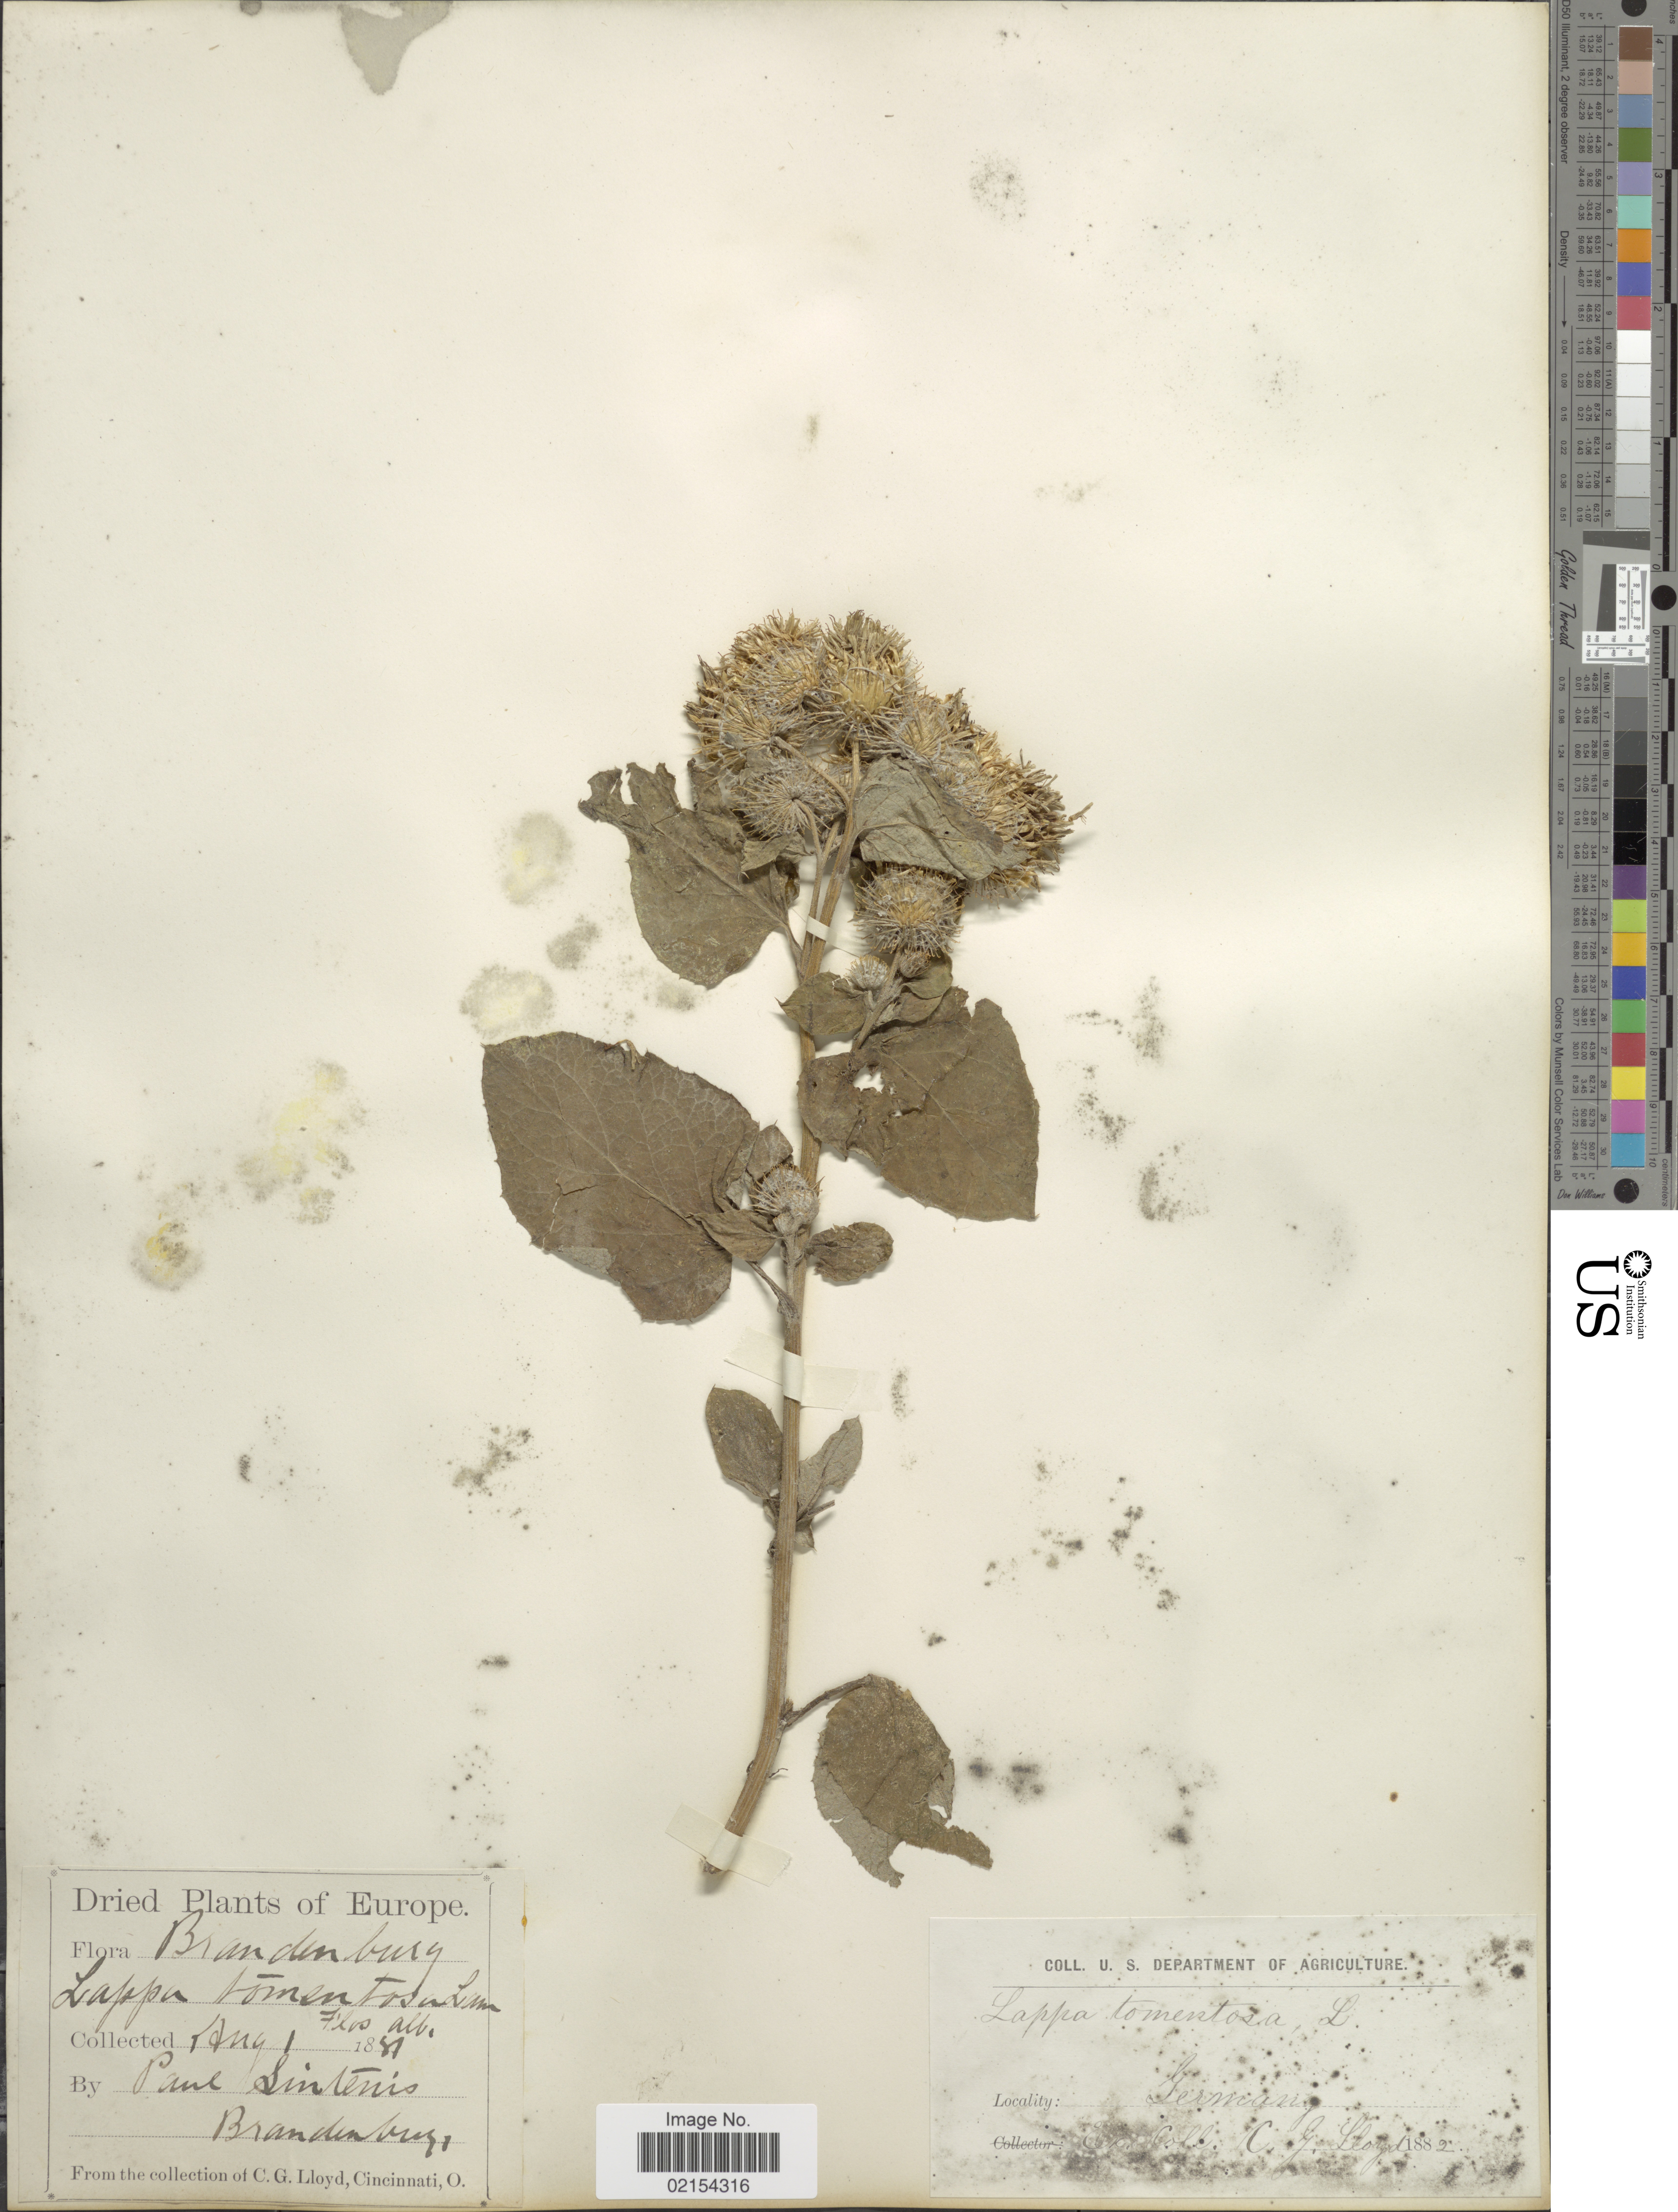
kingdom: Plantae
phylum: Tracheophyta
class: Magnoliopsida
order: Asterales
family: Asteraceae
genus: Arctium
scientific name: Arctium tomentosum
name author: Mill.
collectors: P. Sintenis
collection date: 1881-08-01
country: Germany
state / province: Brandenburg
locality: Brandenburg